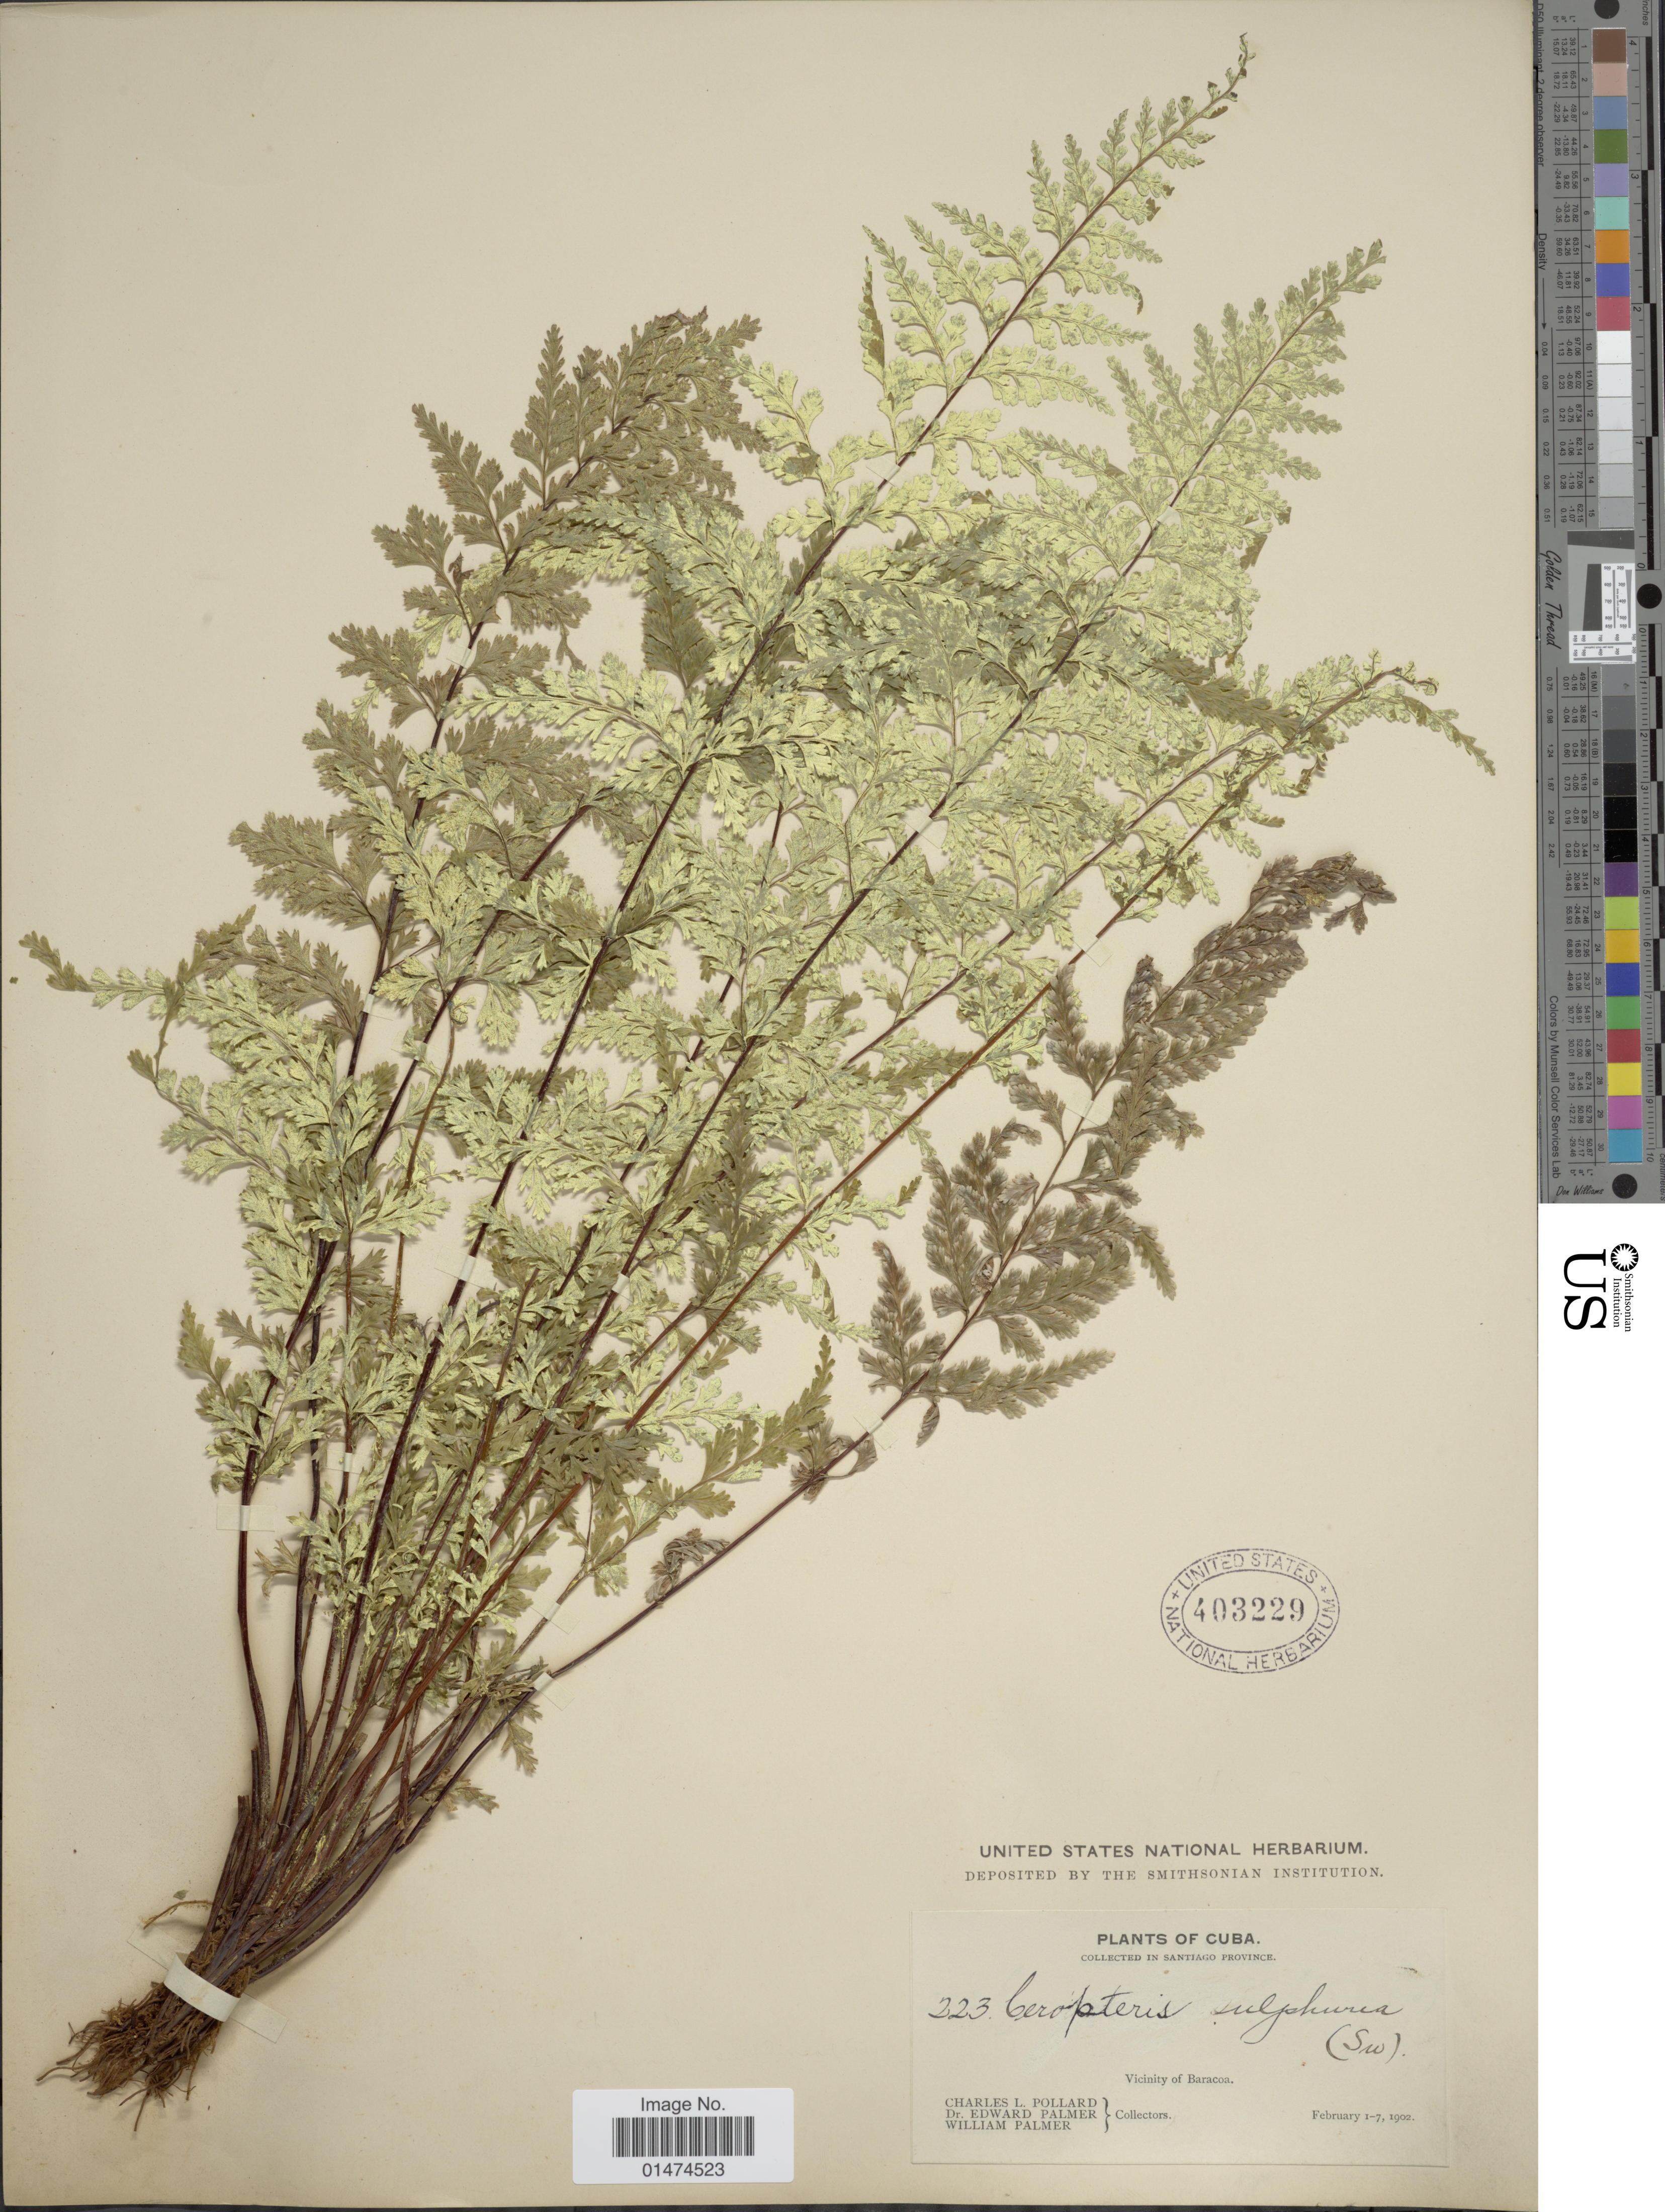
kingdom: Plantae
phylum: Tracheophyta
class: Polypodiopsida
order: Polypodiales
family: Pteridaceae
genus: Pityrogramma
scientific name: Pityrogramma sulphurea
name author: (Sw.) Maxon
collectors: C. L. Pollard, E. Palmer & W. Palmer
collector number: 223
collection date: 1902-02-01/1902-02-07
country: Cuba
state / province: Santiago de Cuba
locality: Vicinity of Baracoa.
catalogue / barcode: US 403229